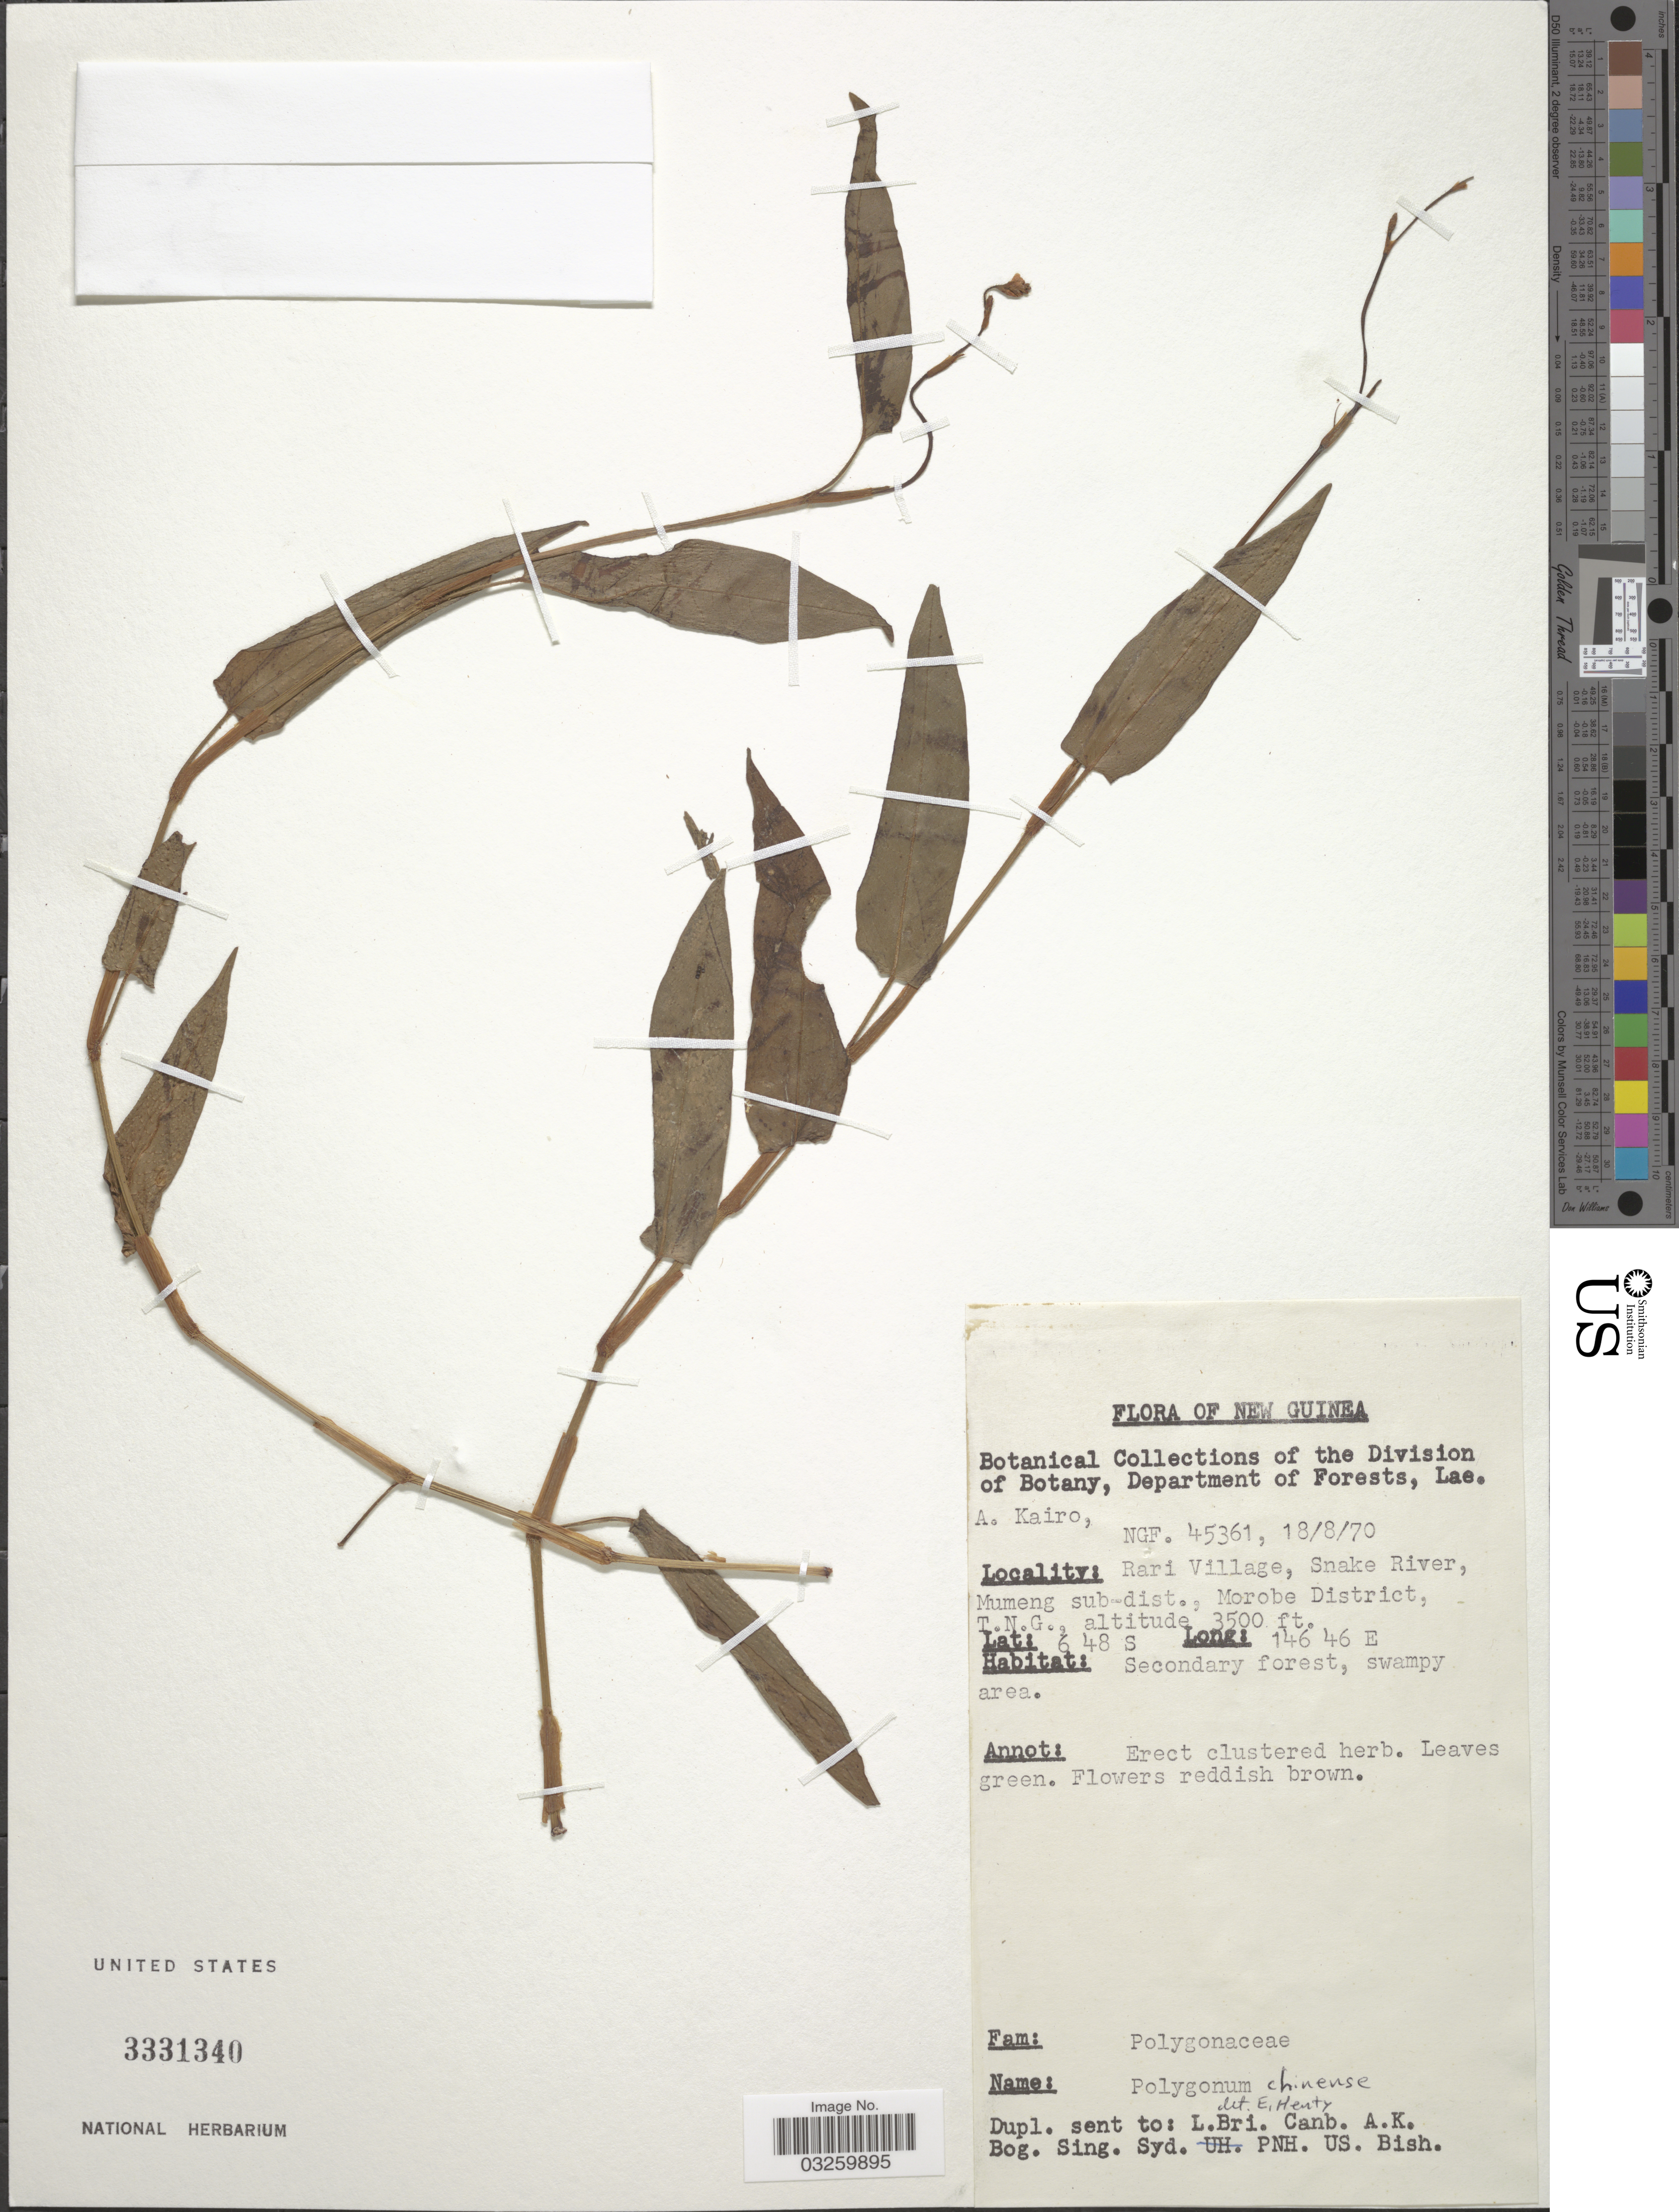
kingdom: Plantae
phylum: Tracheophyta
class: Magnoliopsida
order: Caryophyllales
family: Polygonaceae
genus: Persicaria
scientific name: Persicaria chinensis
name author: (L.) H. Gross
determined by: Wagner, W. L., (BOT), Smithsonian Institution - National Museum of Natural History (UNITED STATES)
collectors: A. Kairo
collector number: NGF45361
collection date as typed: Transcribed d/m/y: 18/8/70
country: Papua New Guinea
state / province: Morobe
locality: New Guinea. Rari Village, Snake River, Mumeng sub-dist., Morobe District, T.N.G.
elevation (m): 1067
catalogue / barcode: US 3331340